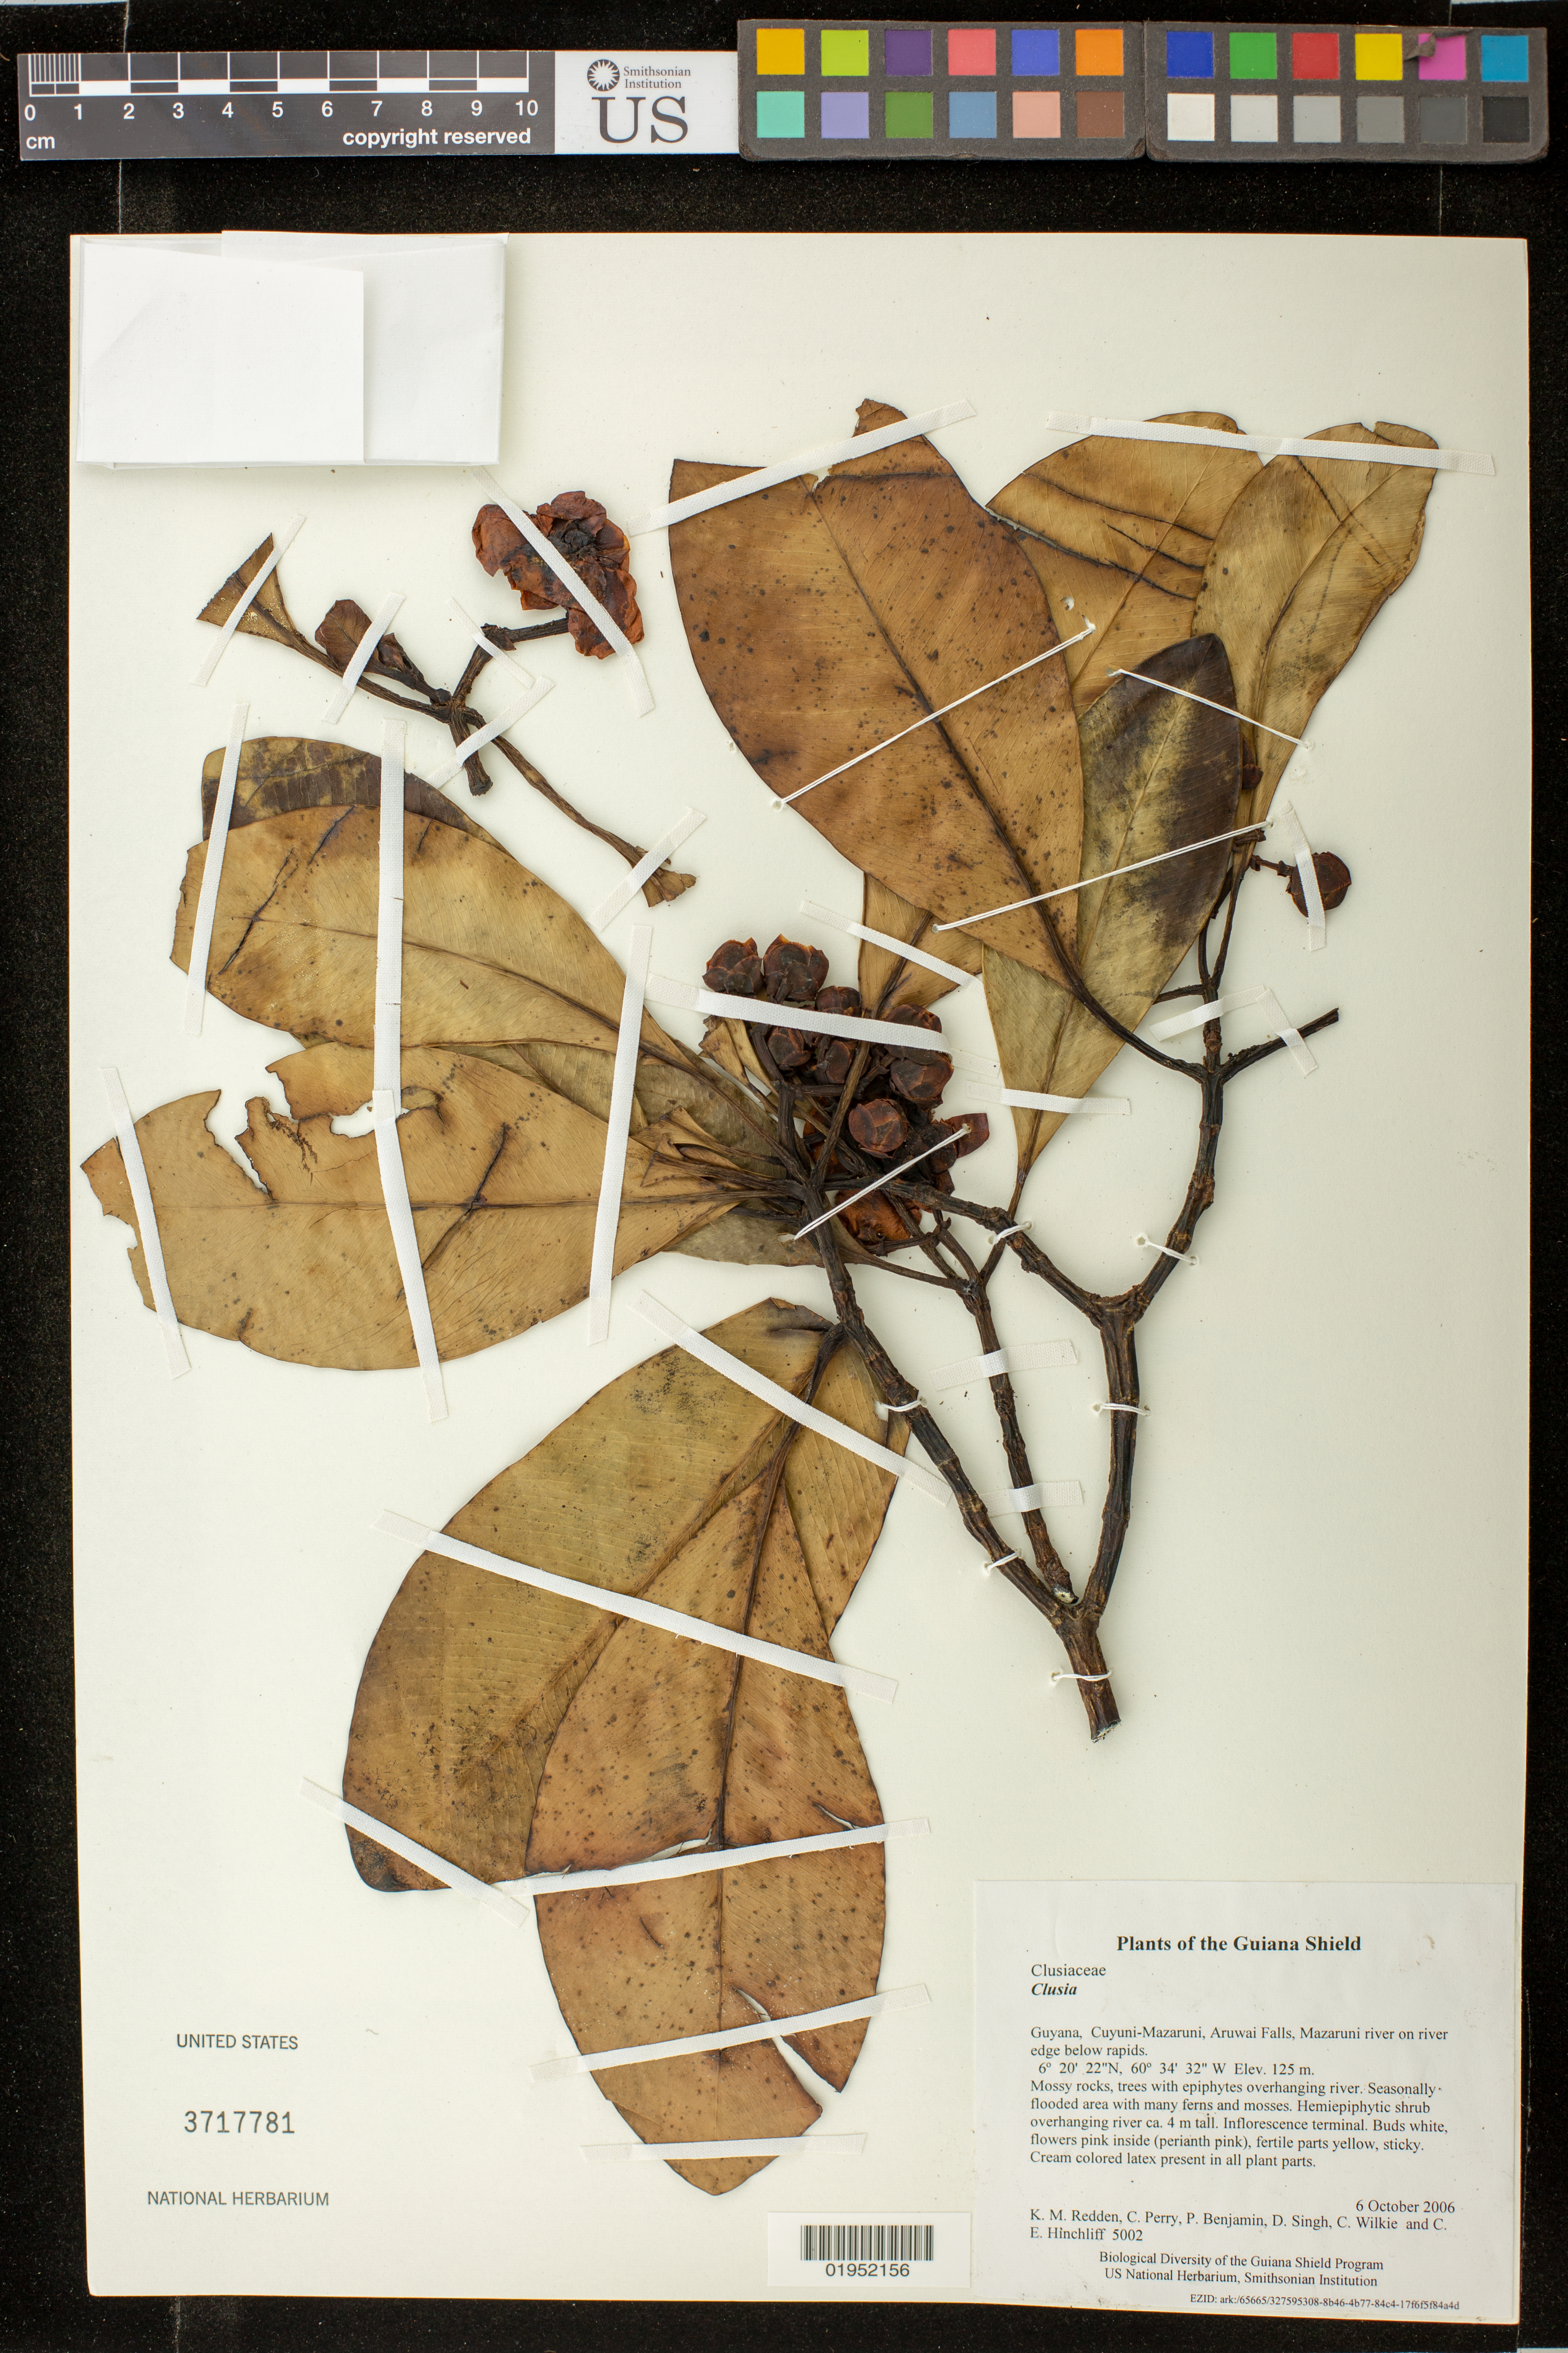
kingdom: Plantae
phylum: Tracheophyta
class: Magnoliopsida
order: Malpighiales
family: Clusiaceae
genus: Clusia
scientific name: Clusia sp.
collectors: K. M. Redden, C. Perry, P. Benjamin, D. Singh, C. Wilkie & C. E. Hinchliff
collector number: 5002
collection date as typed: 6 October 2006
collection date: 2006-10-06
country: Guyana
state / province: Cuyuni-Mazaruni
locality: Arawai Falls, Mazaruni river on river edge below rapids.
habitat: Mossy rocks, trees with epiphytes overhanging river. Seasonally flooded area with many ferns and mosses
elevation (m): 125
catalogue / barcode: US 3717781